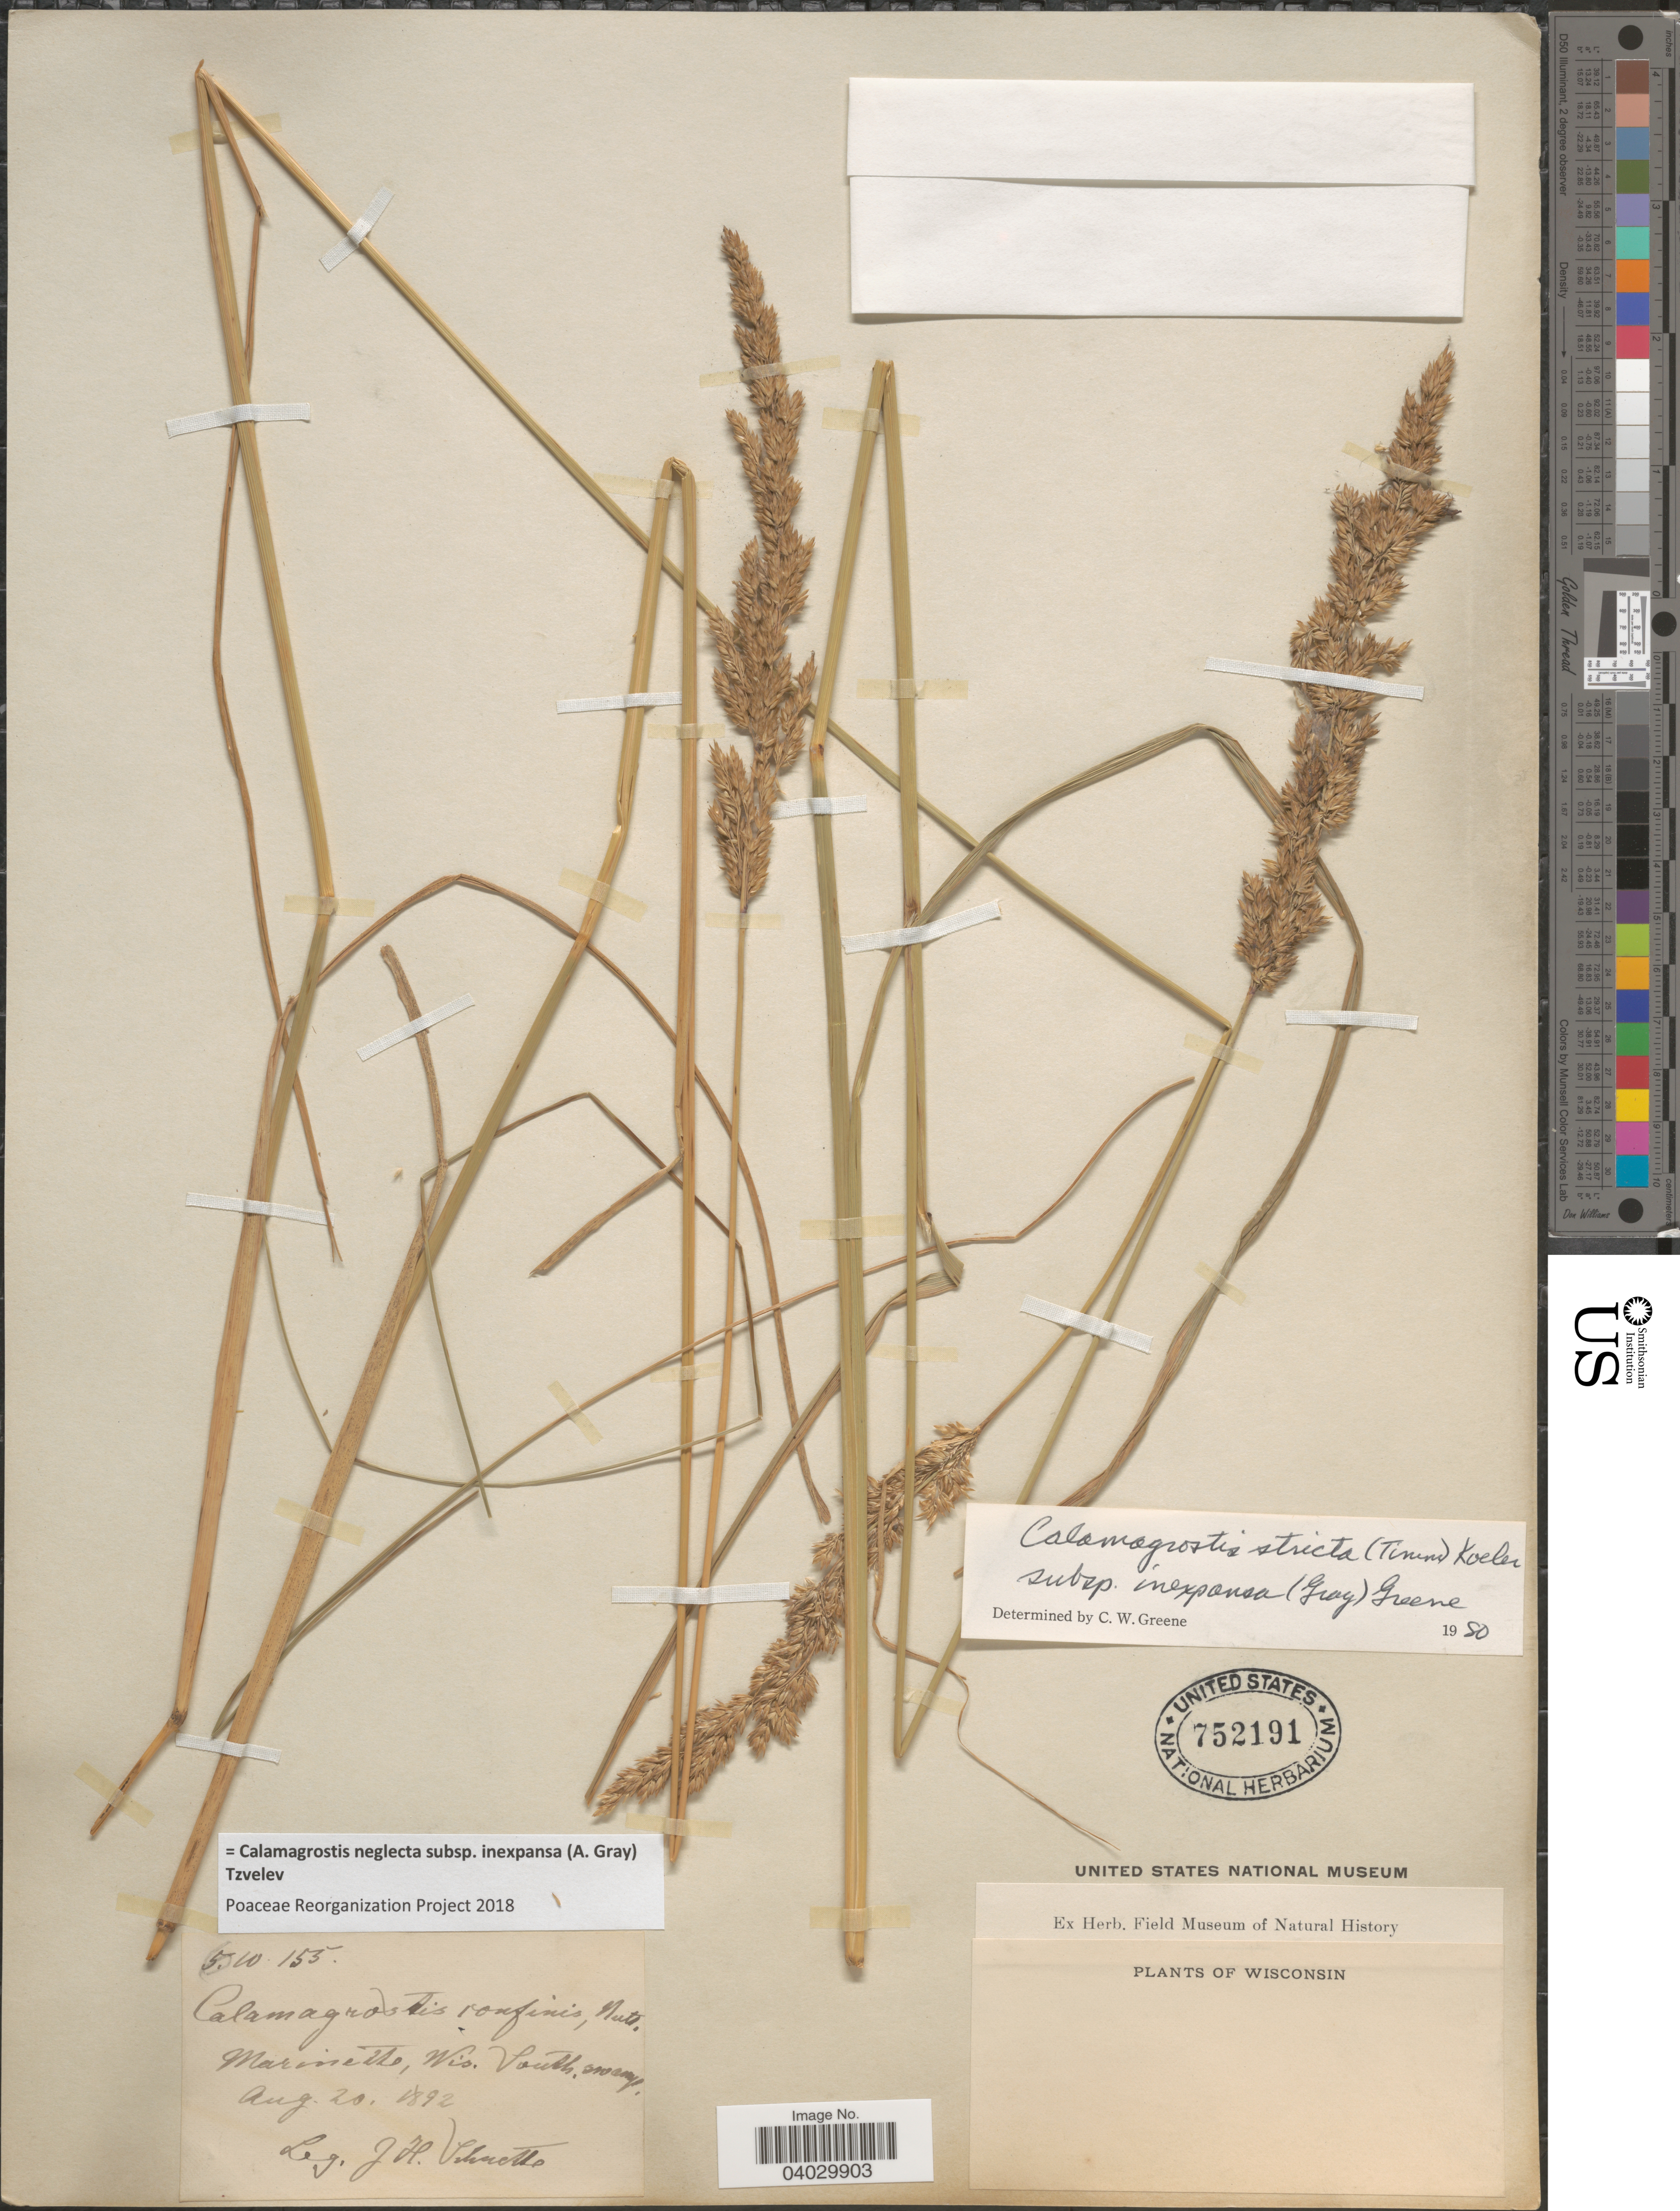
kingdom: Plantae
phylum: Tracheophyta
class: Liliopsida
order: Poales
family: Poaceae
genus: Calamagrostis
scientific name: Calamagrostis neglecta subsp. inexpansa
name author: (A. Gray) Tzvelev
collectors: J. H. Schuette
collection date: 1892-08-20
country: United States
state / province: Wisconsin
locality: Marinette, South swamp.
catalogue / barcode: US 752191